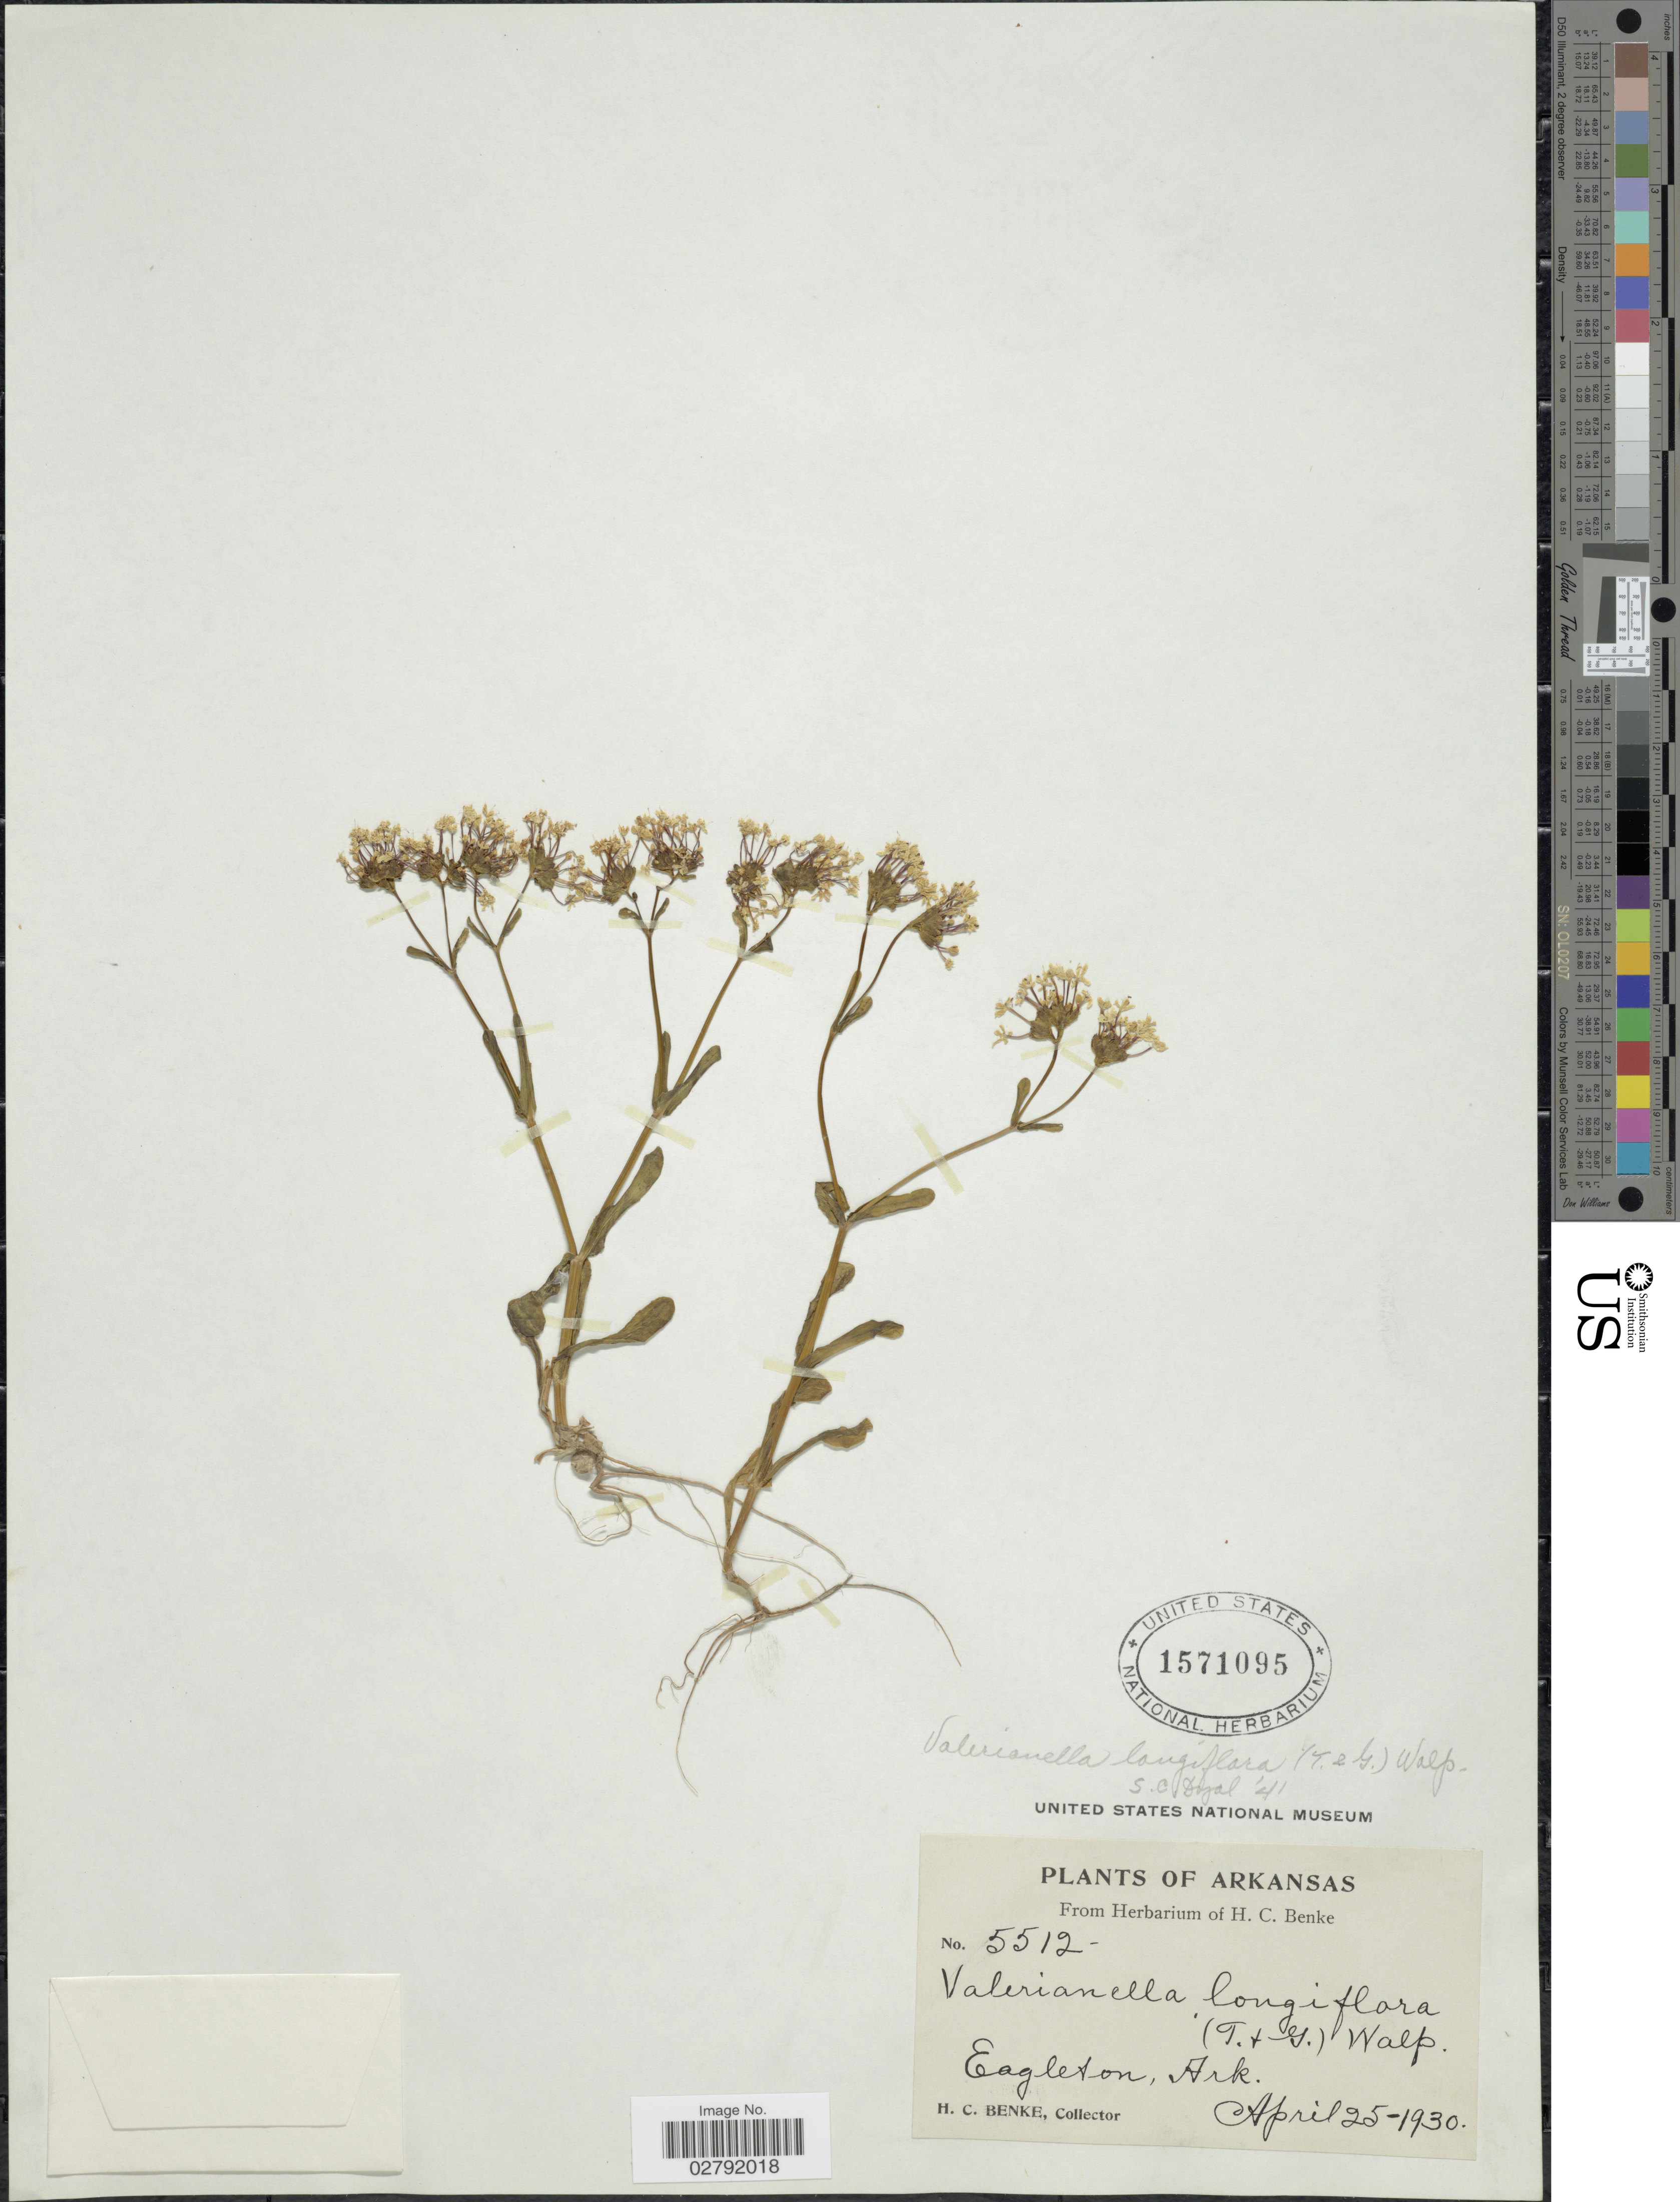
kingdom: Plantae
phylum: Tracheophyta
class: Magnoliopsida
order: Dipsacales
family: Caprifoliaceae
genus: Valerianella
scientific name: Valerianella longiflora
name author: (Torr. & A. Gray) Walp.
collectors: H. Benke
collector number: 5512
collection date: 1930-04-25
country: United States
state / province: Arkansas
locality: Eagleton.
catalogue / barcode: US 1571095